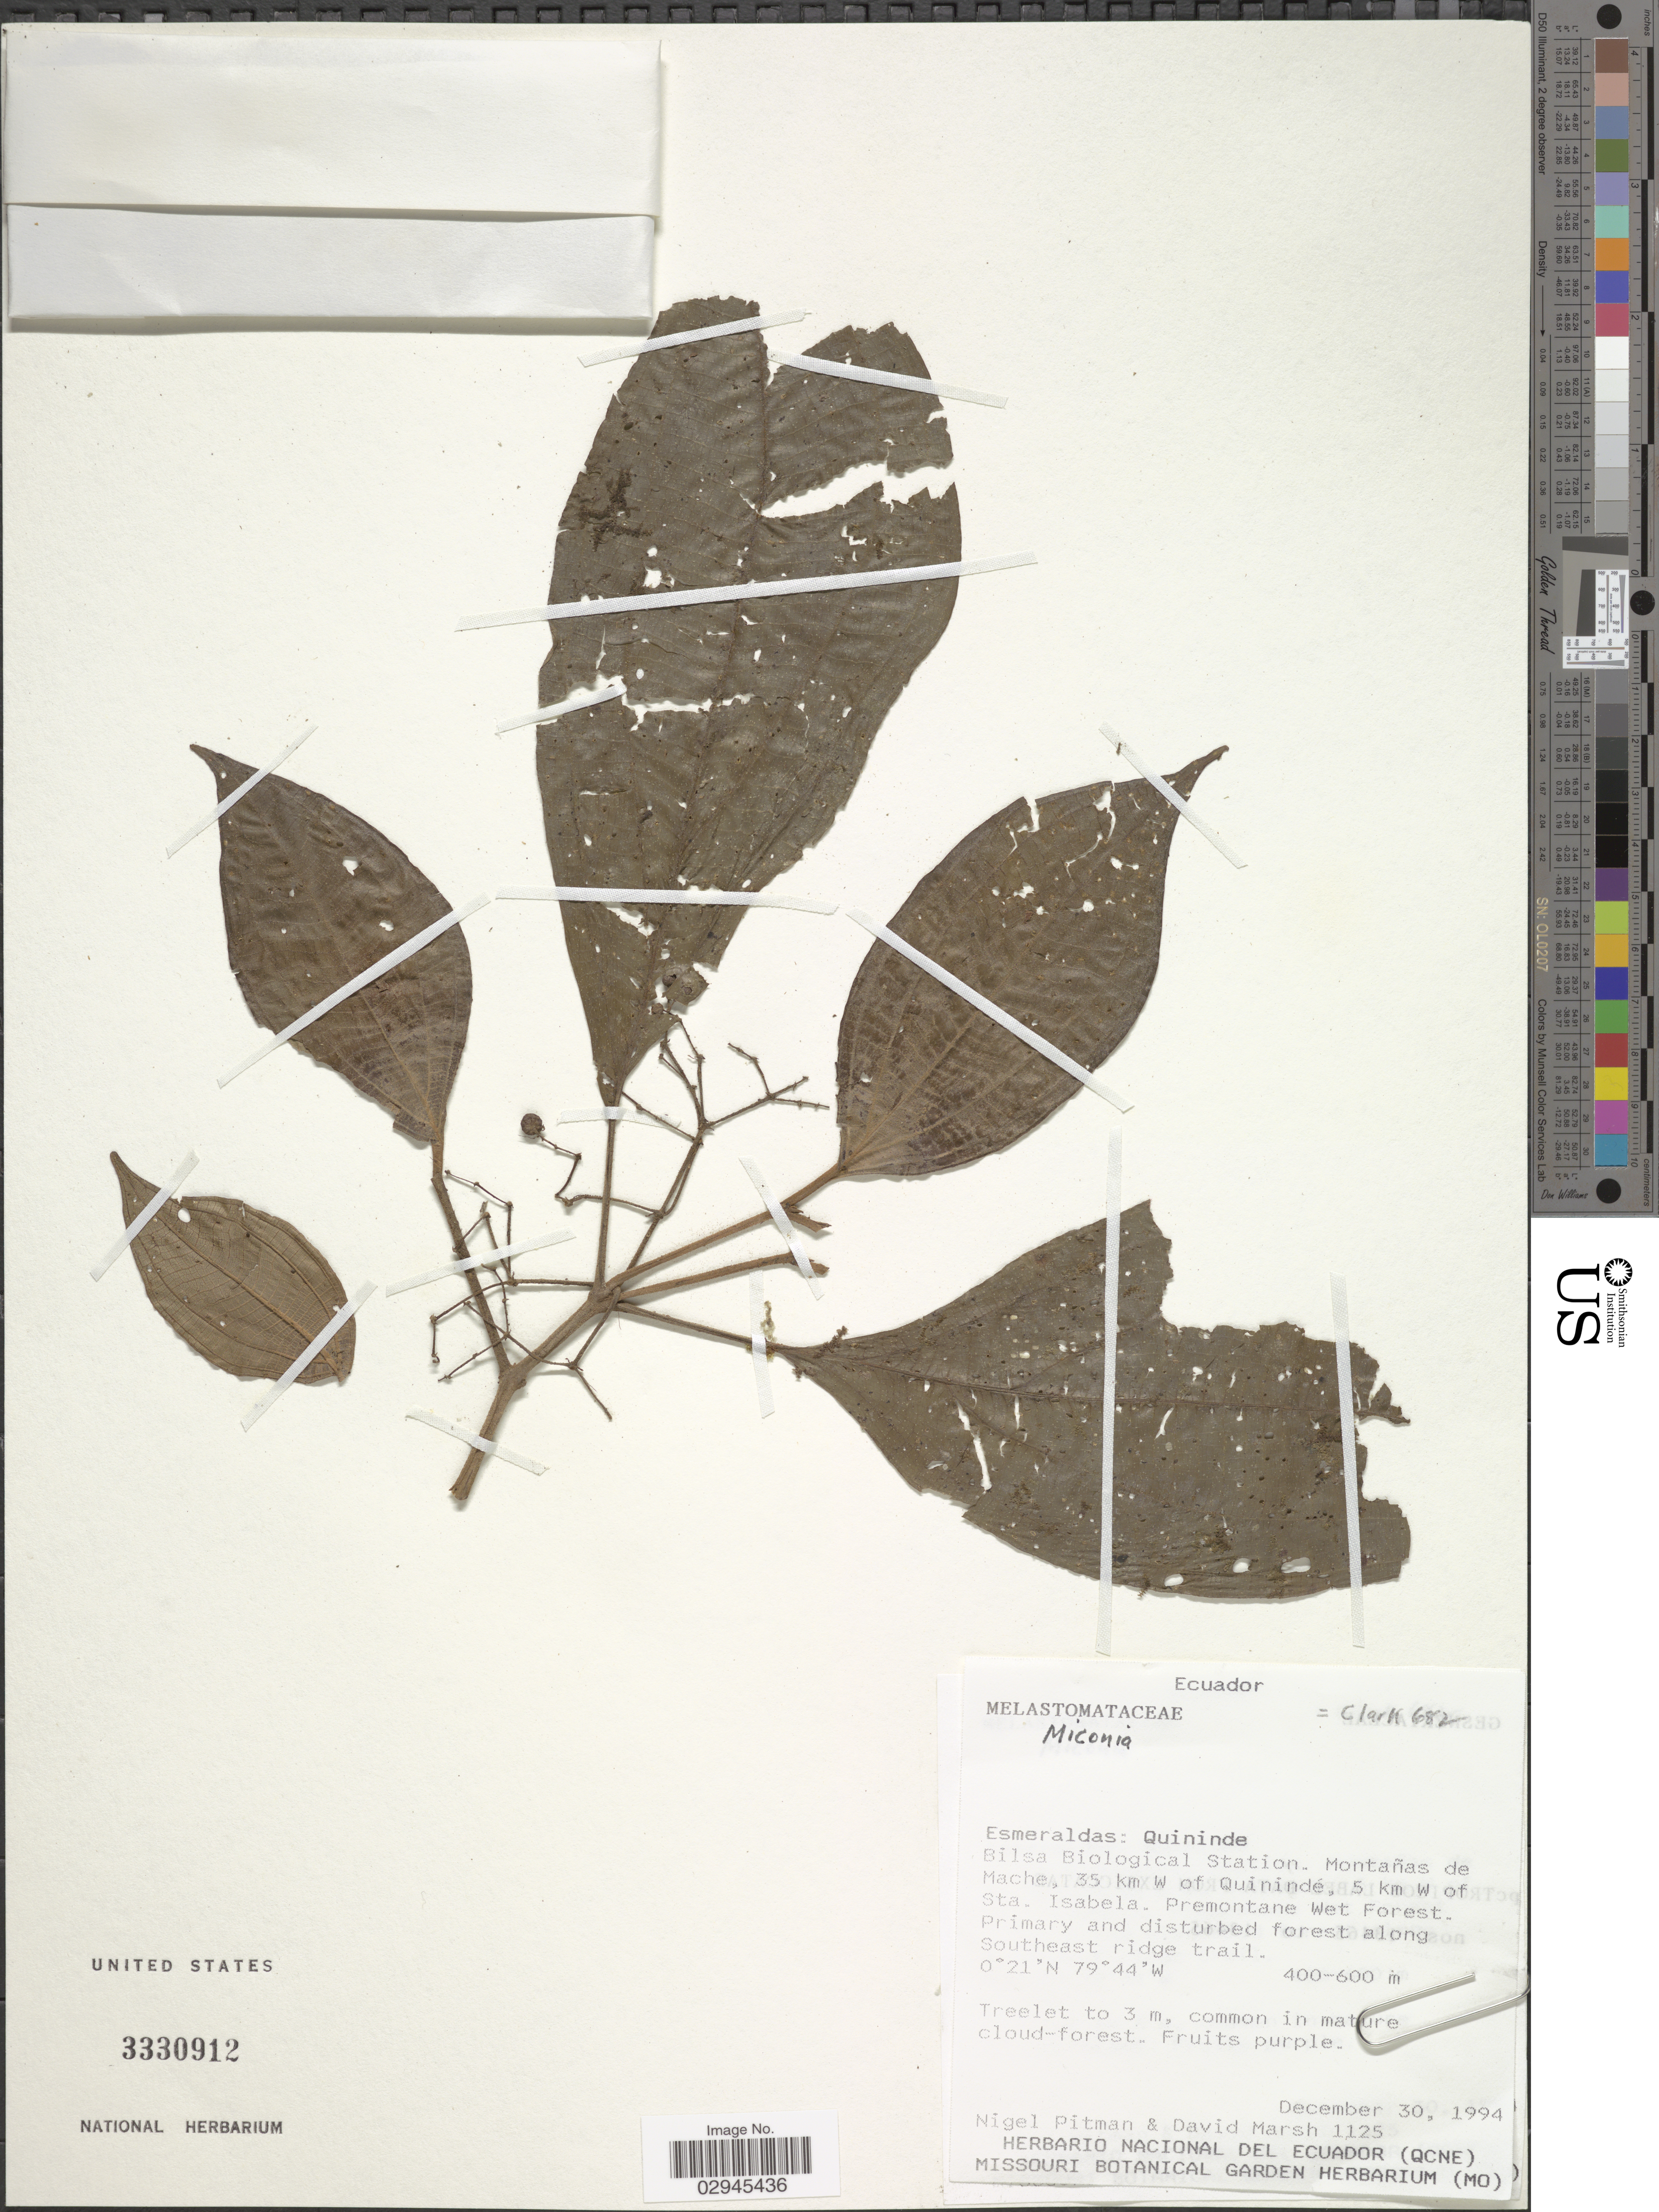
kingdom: Plantae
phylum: Tracheophyta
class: Magnoliopsida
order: Myrtales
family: Melastomataceae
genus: Miconia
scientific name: Miconia sp.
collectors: N. Pitman & D. Marsh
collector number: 1125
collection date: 1994-12-30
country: Ecuador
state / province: Esmeraldas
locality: Quininde. Bilsa Biological Station. Montañas de Mache, 35 km W of Quinindé, 5 km W of Sta. Isabela. Premonante Wet Forest.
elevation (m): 400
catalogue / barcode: US 3330912